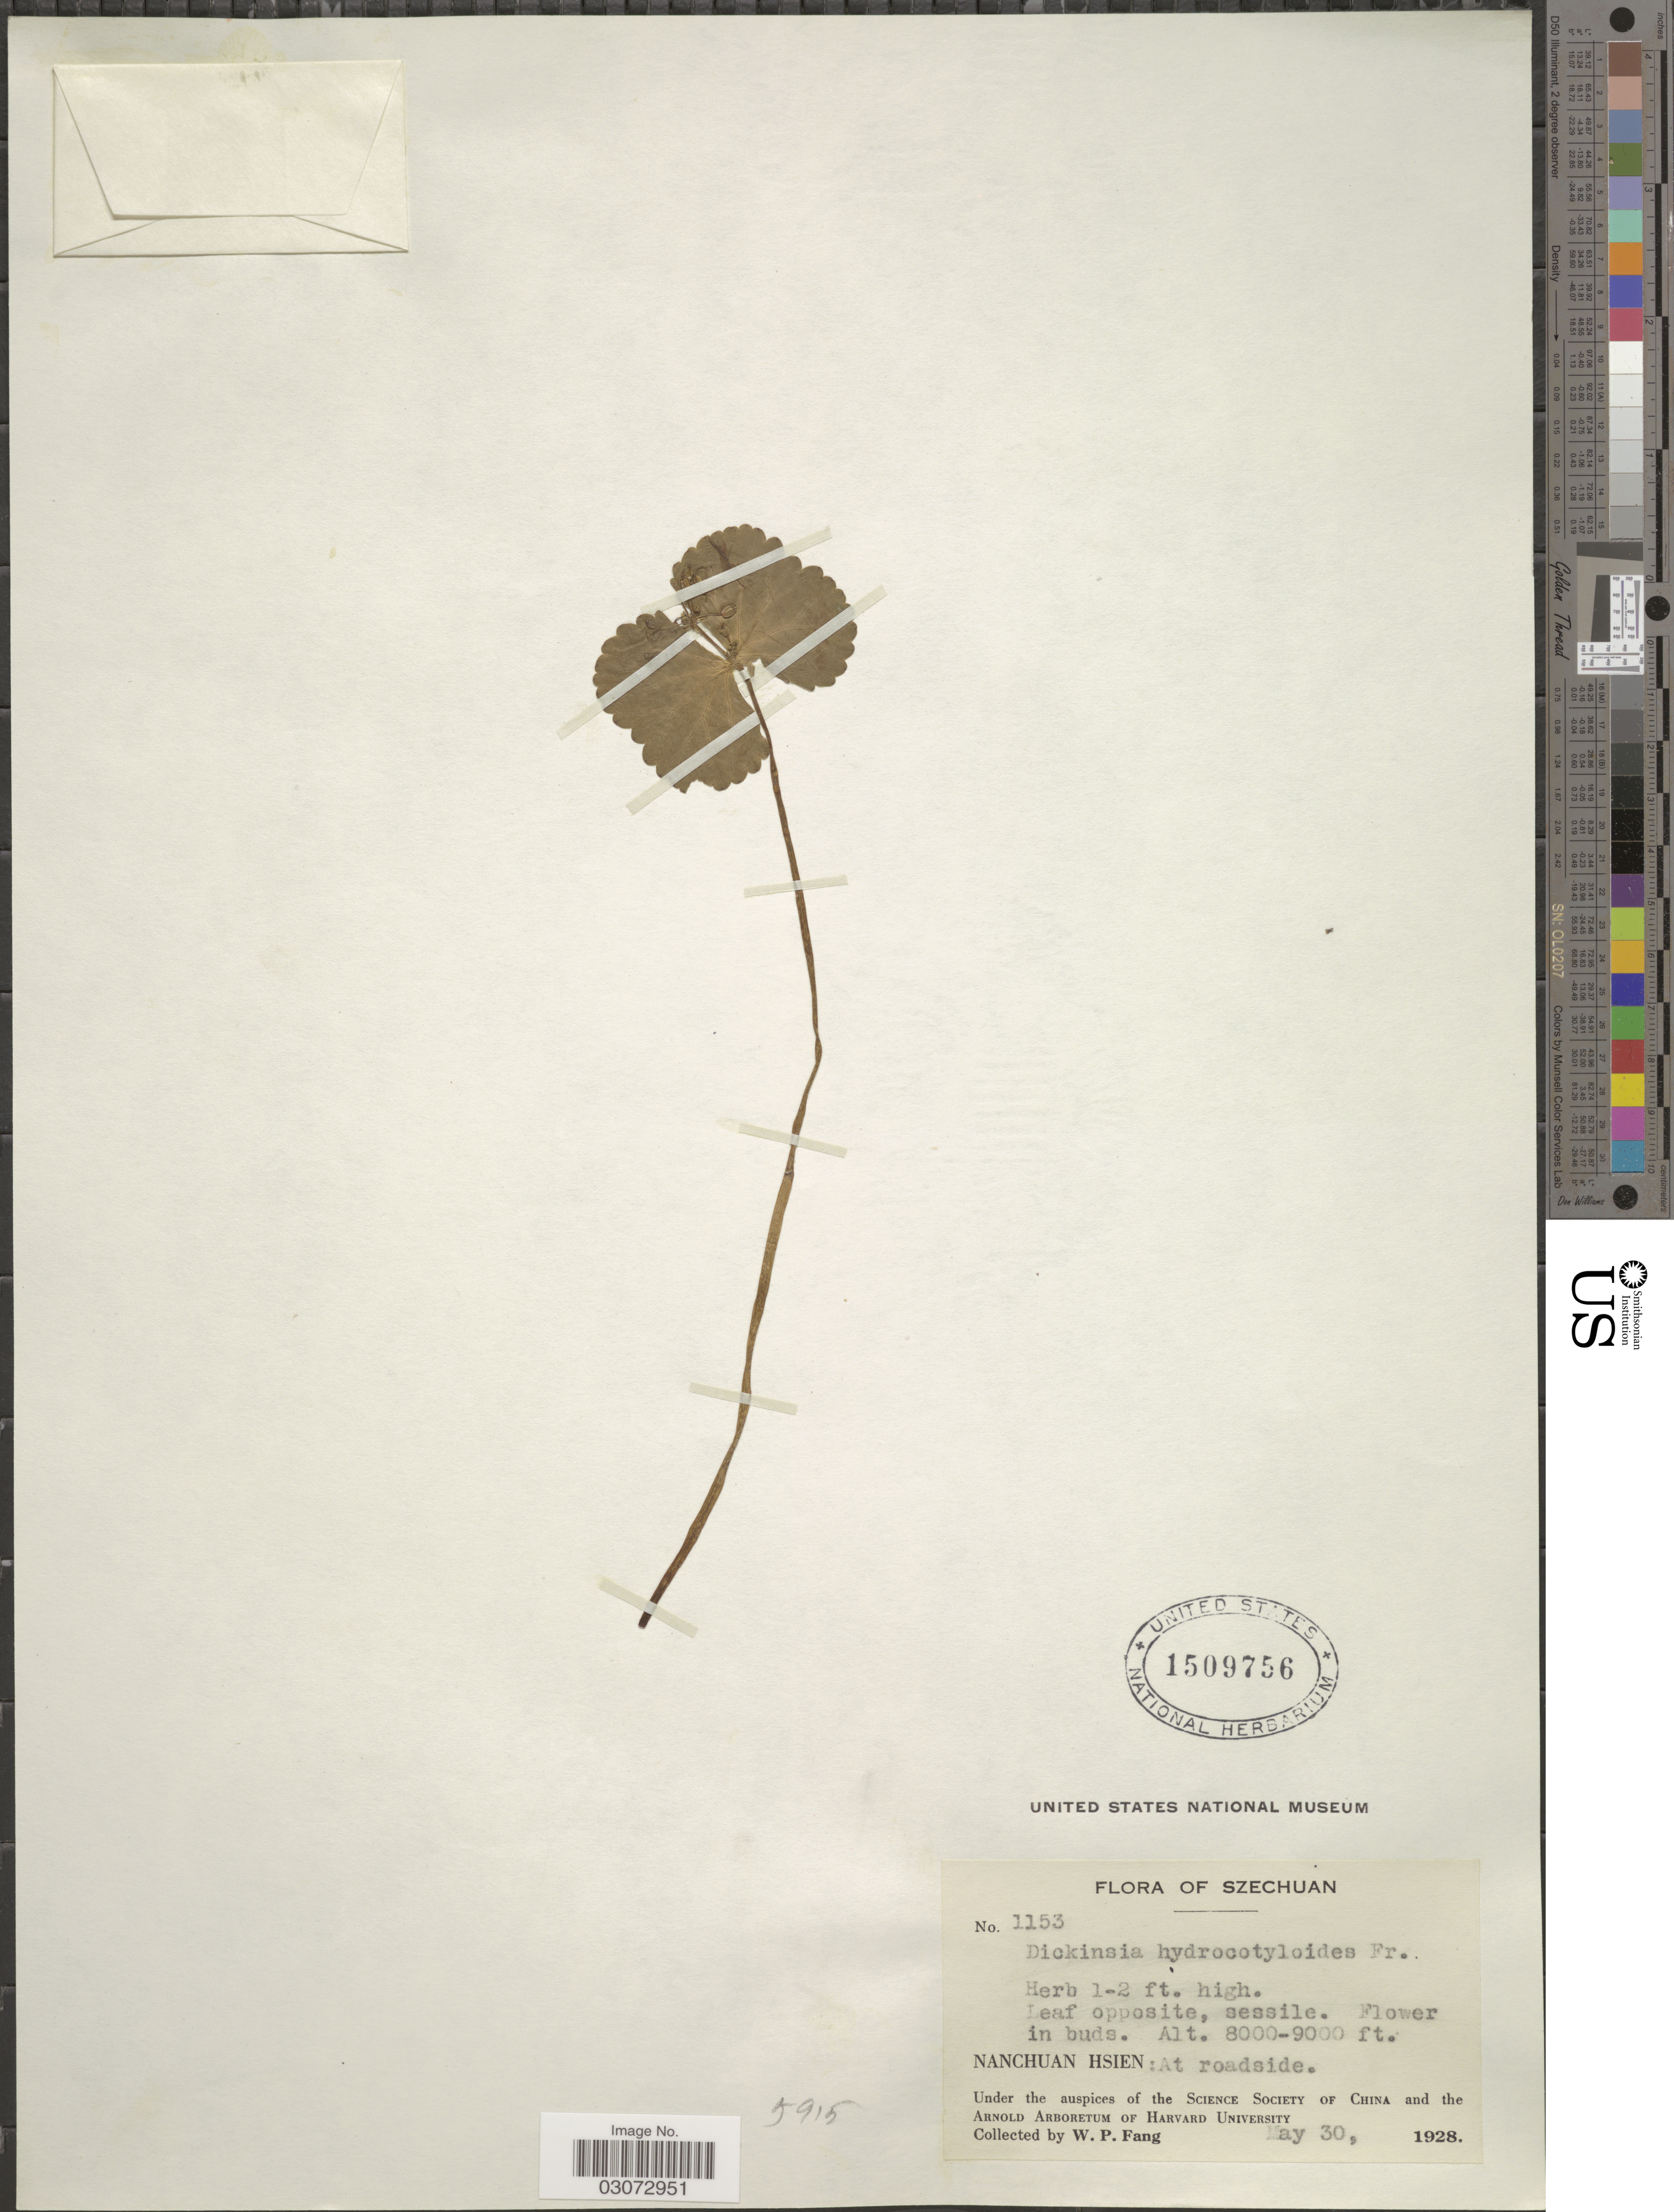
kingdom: Plantae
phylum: Tracheophyta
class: Magnoliopsida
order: Apiales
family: Apiaceae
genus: Dickinsia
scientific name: Dickinsia hydrocotyloides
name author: Franch.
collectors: W. P. Fang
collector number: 1153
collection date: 1928-05-30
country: China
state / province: Sichuan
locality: Szechuan. Nachuan Hsien: At roadside.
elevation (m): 2438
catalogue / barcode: US 1509756